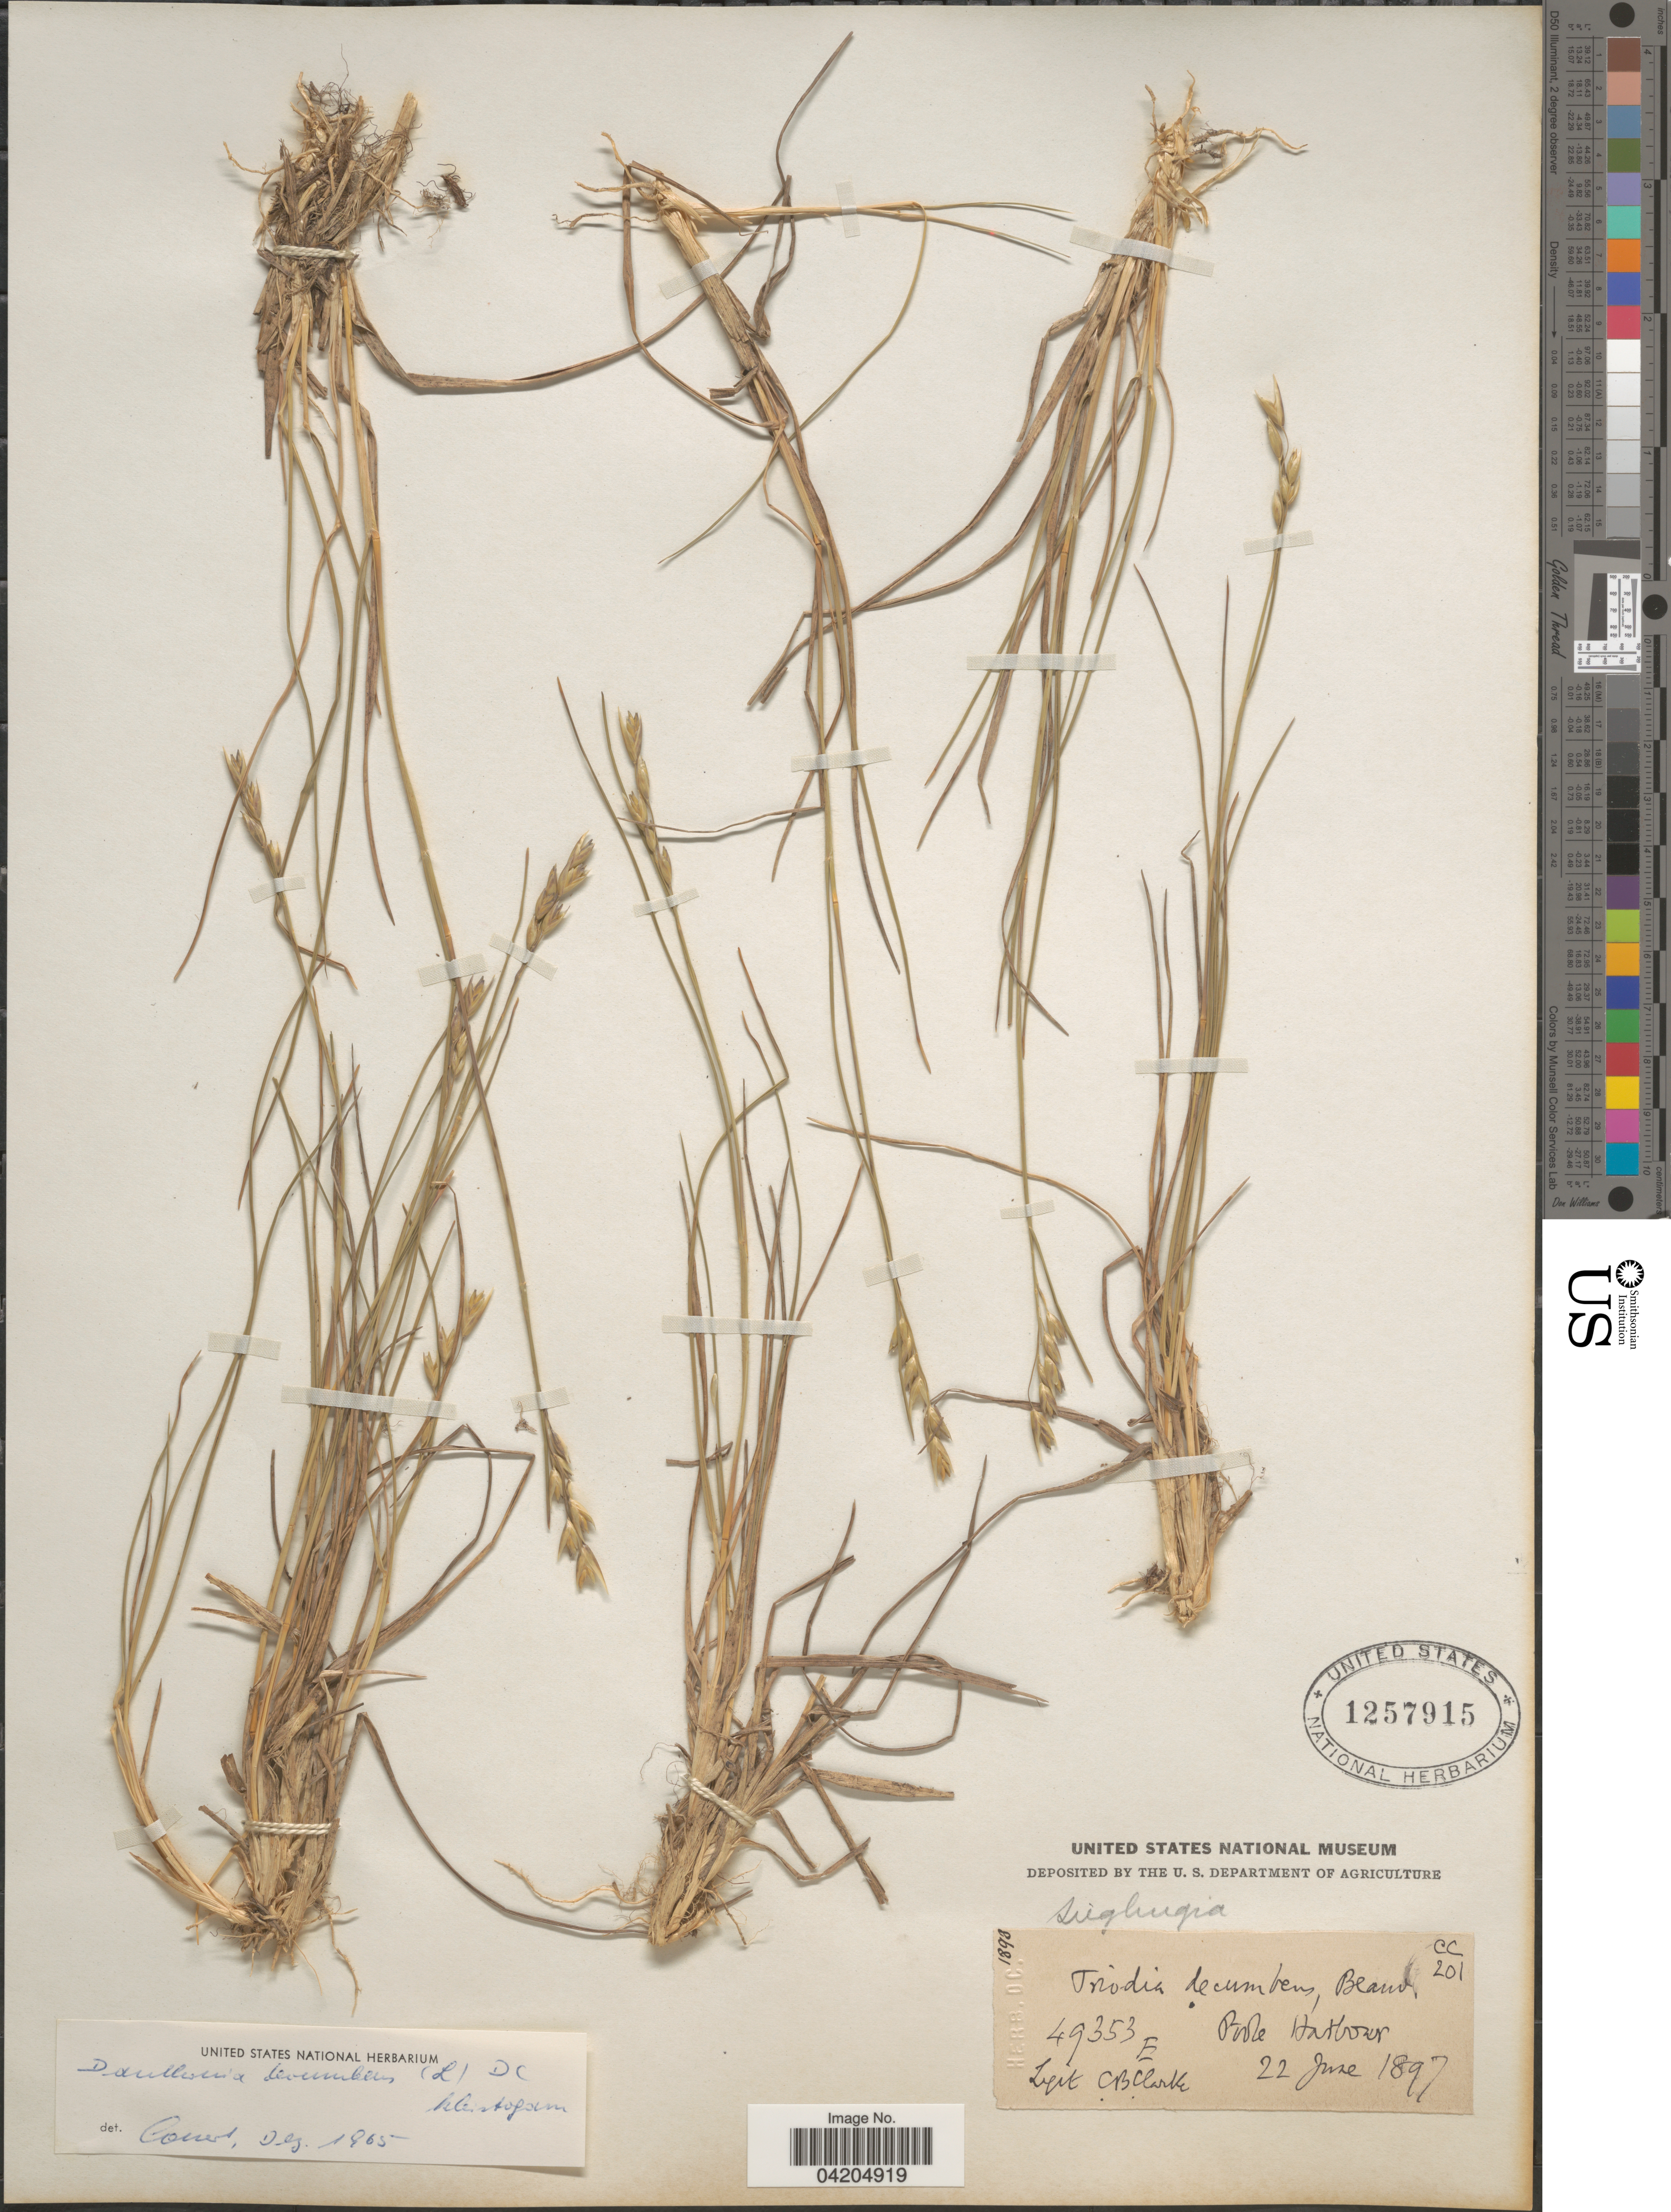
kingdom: Plantae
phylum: Tracheophyta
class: Liliopsida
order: Poales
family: Poaceae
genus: Danthonia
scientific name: Danthonia decumbens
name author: (L.) DC.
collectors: C. B. Clarke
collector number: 49353E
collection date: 1897-06-22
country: United Kingdom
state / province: England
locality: Poole Harbour.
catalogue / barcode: US 1257915